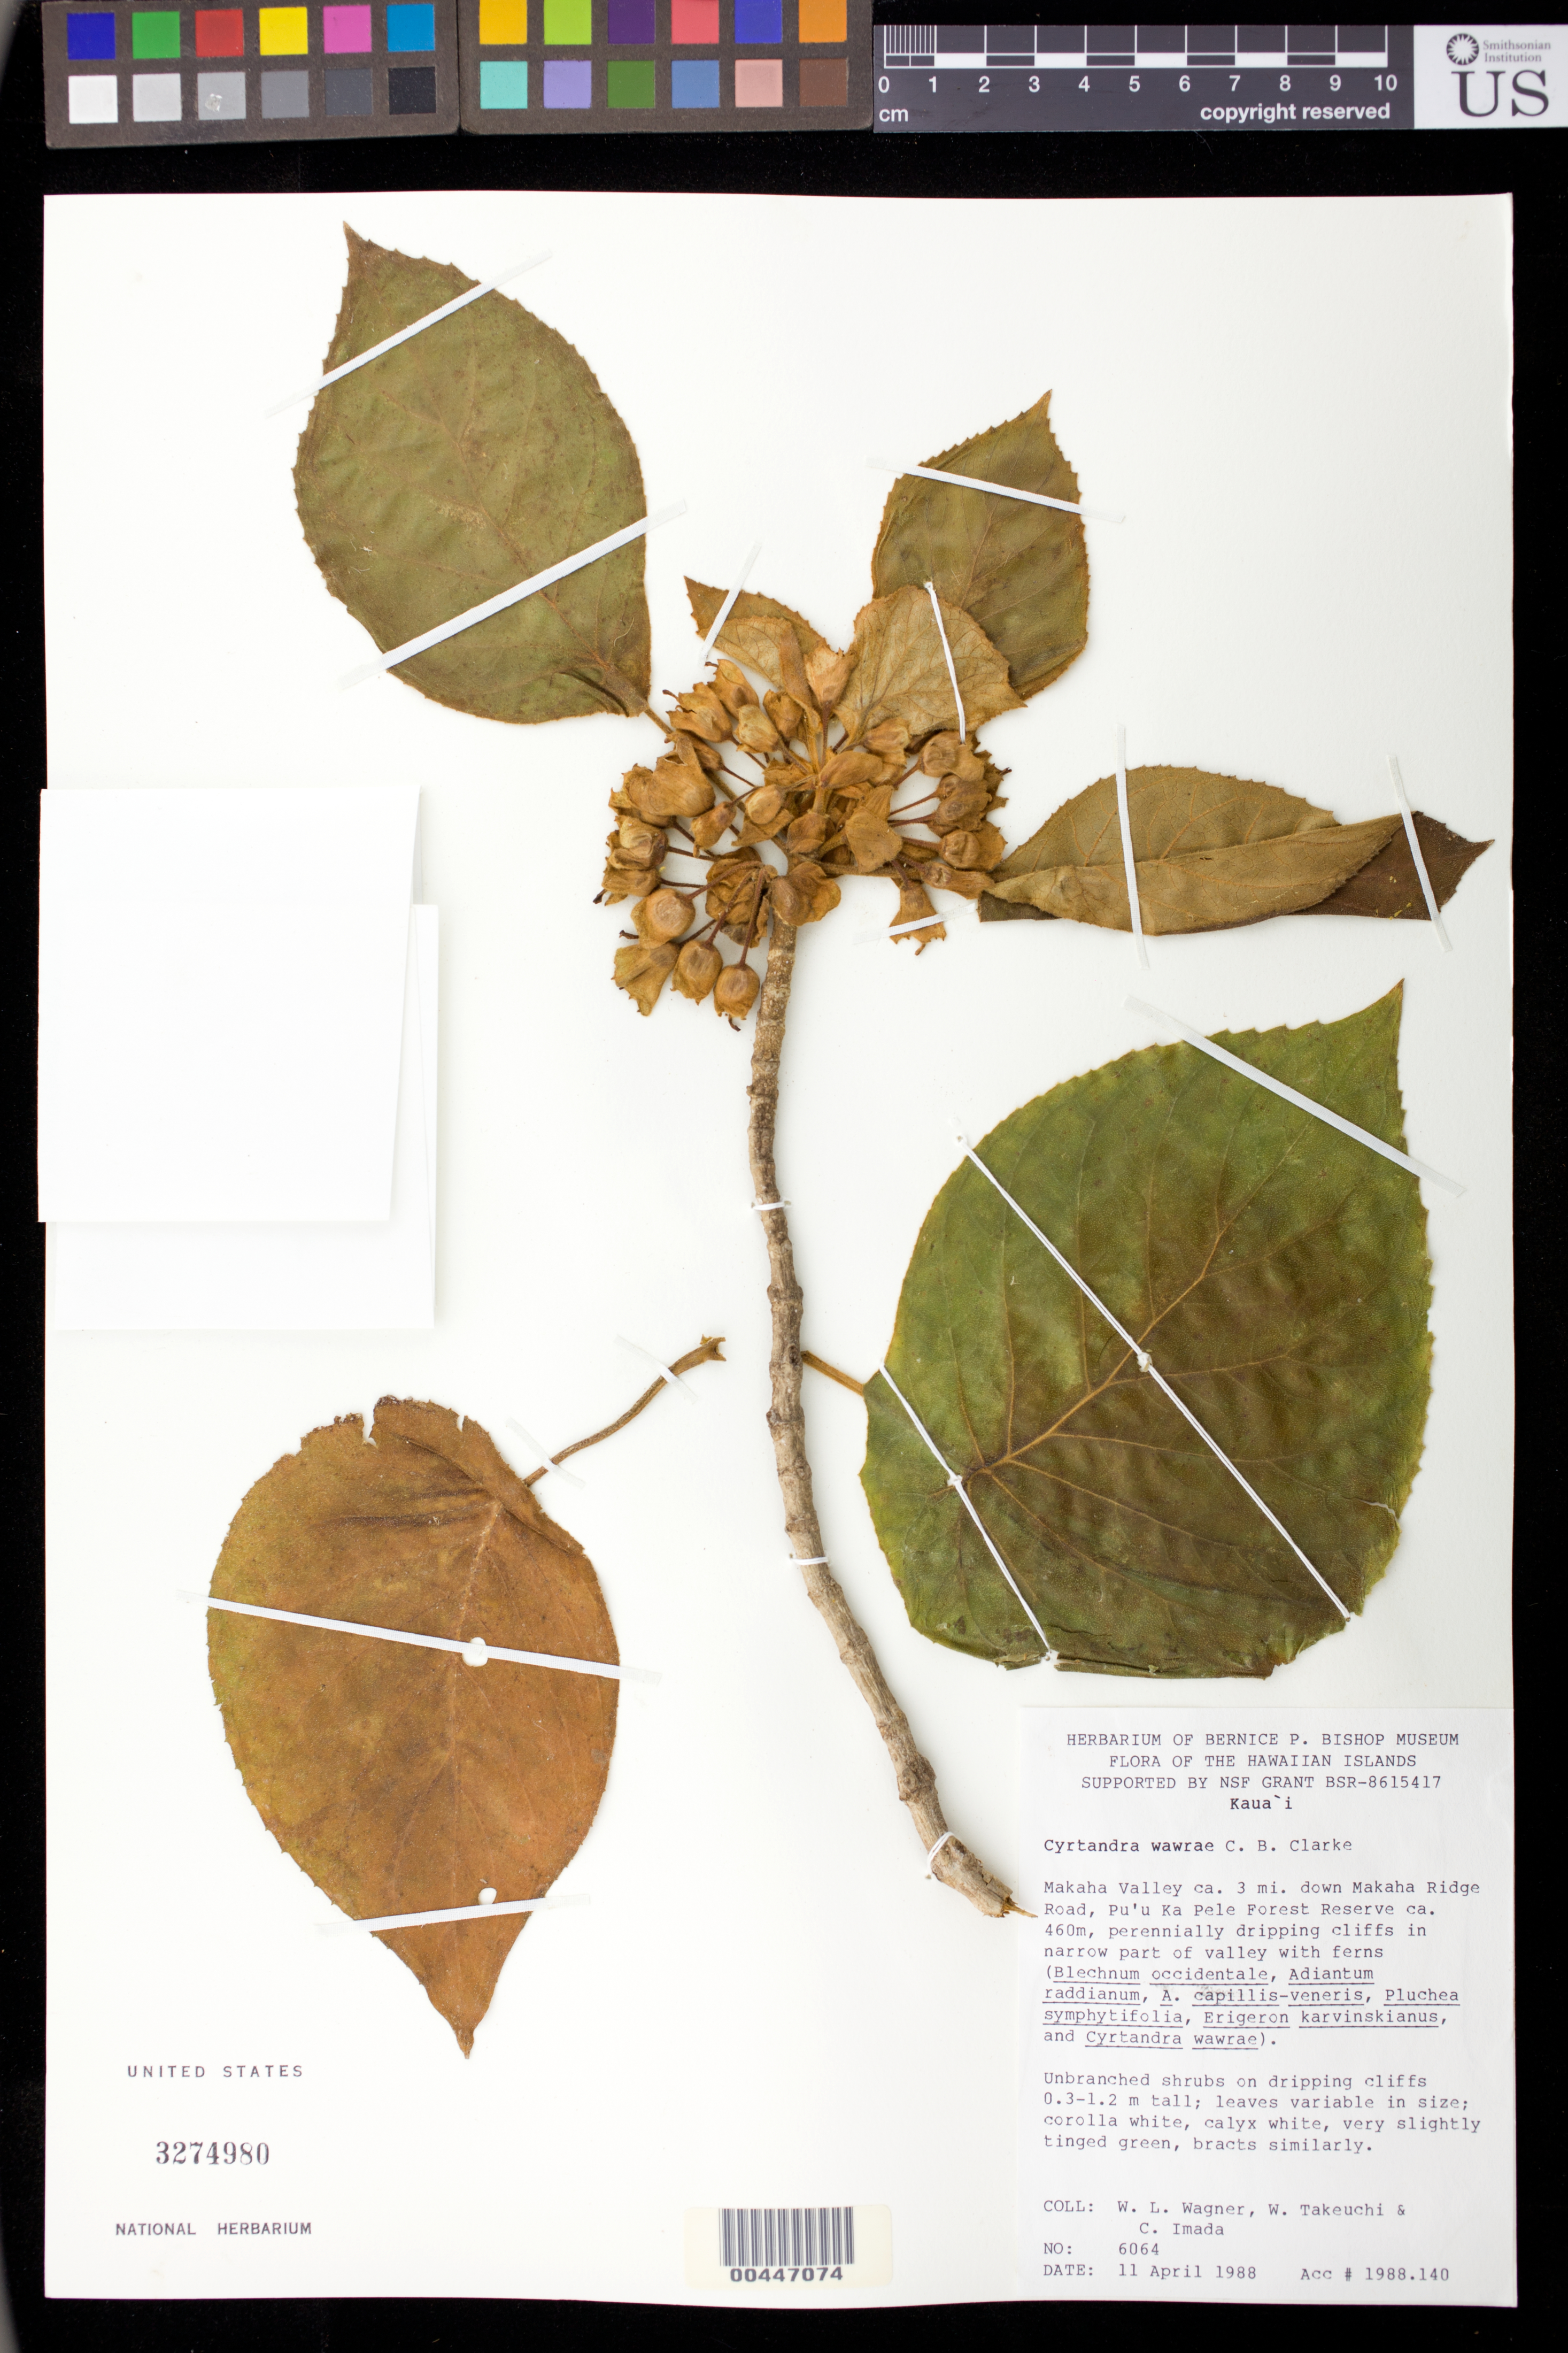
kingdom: Plantae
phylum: Tracheophyta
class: Magnoliopsida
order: Lamiales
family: Gesneriaceae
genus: Cyrtandra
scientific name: Cyrtandra wawrae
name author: C.B. Clarke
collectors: W. L. Wagner, W. N. Takeuchi & C. Imada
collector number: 6064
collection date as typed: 11 Apr 1988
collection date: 1988-04-11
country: United States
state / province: Hawaii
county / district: Kauai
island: Kaua'i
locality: Makaha valley, Makaha Ridge rd, Pu'u ka Pele Forest Reserve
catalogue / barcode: US 3274980